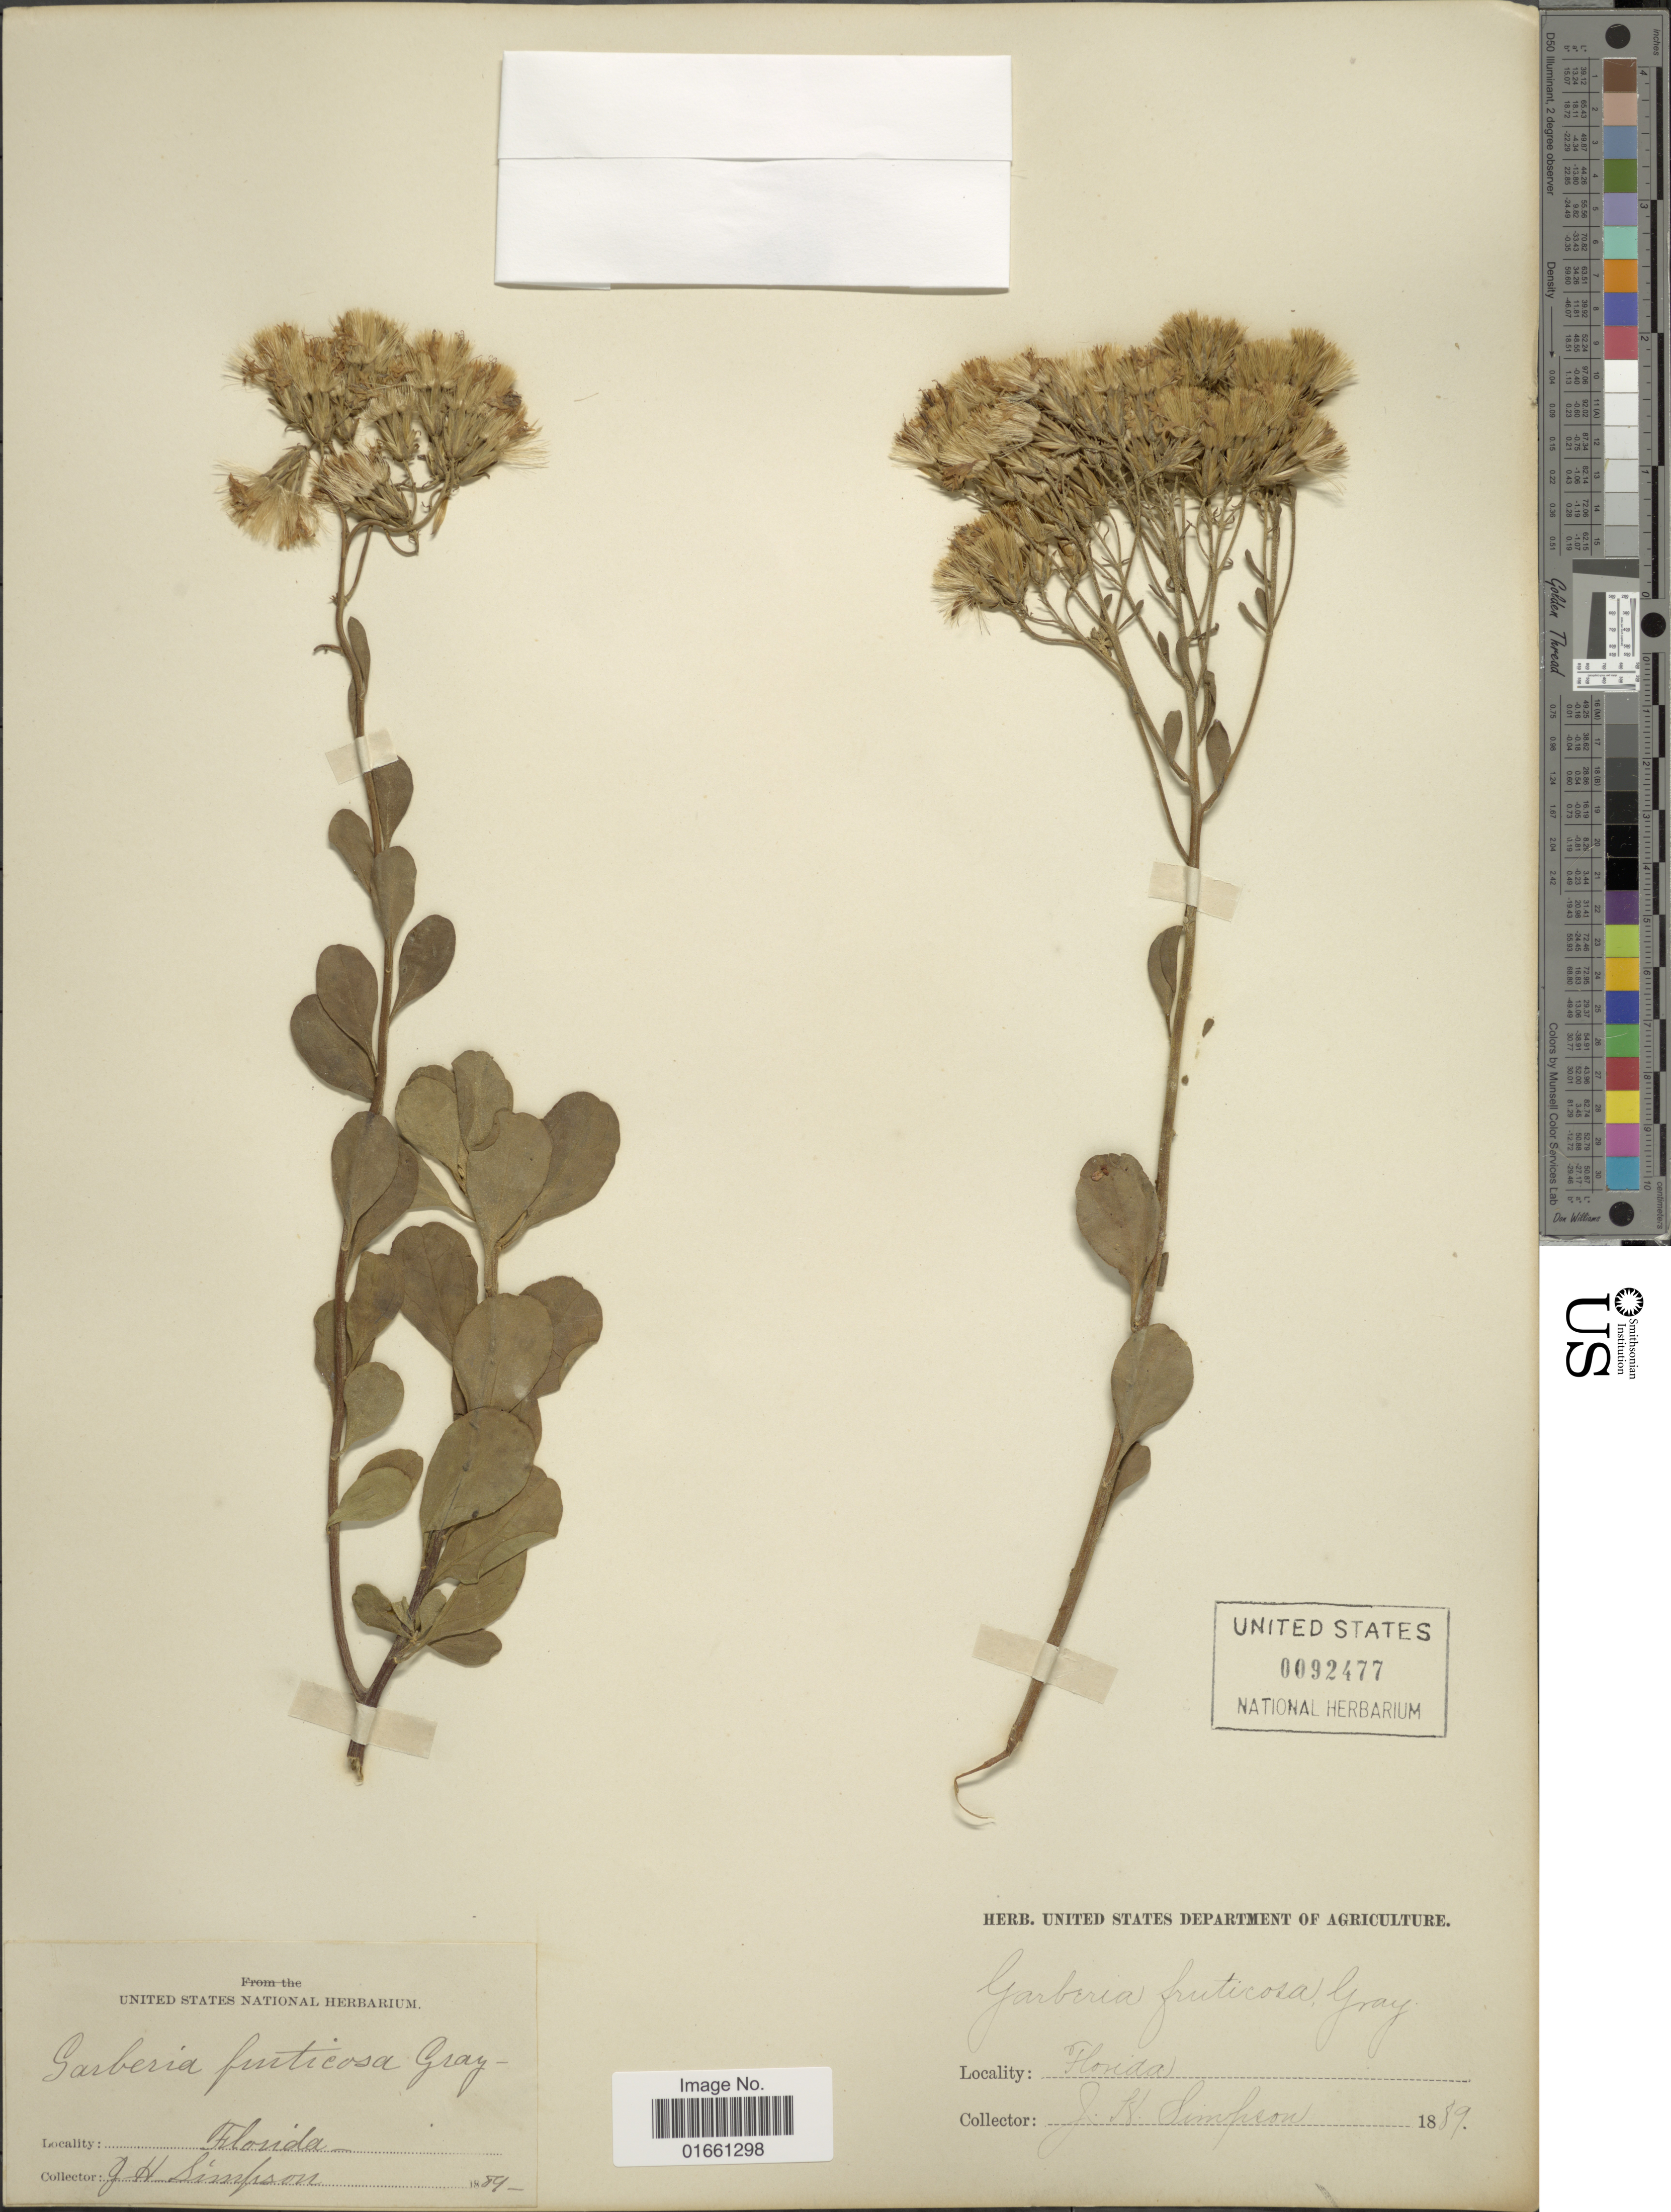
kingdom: Plantae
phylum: Tracheophyta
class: Magnoliopsida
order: Asterales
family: Asteraceae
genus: Garberia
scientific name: Garberia heterophylla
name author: (W. Bartram) Merr. & F. Harper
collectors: J. H. Simpson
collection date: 1889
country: United States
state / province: Florida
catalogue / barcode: US 92477